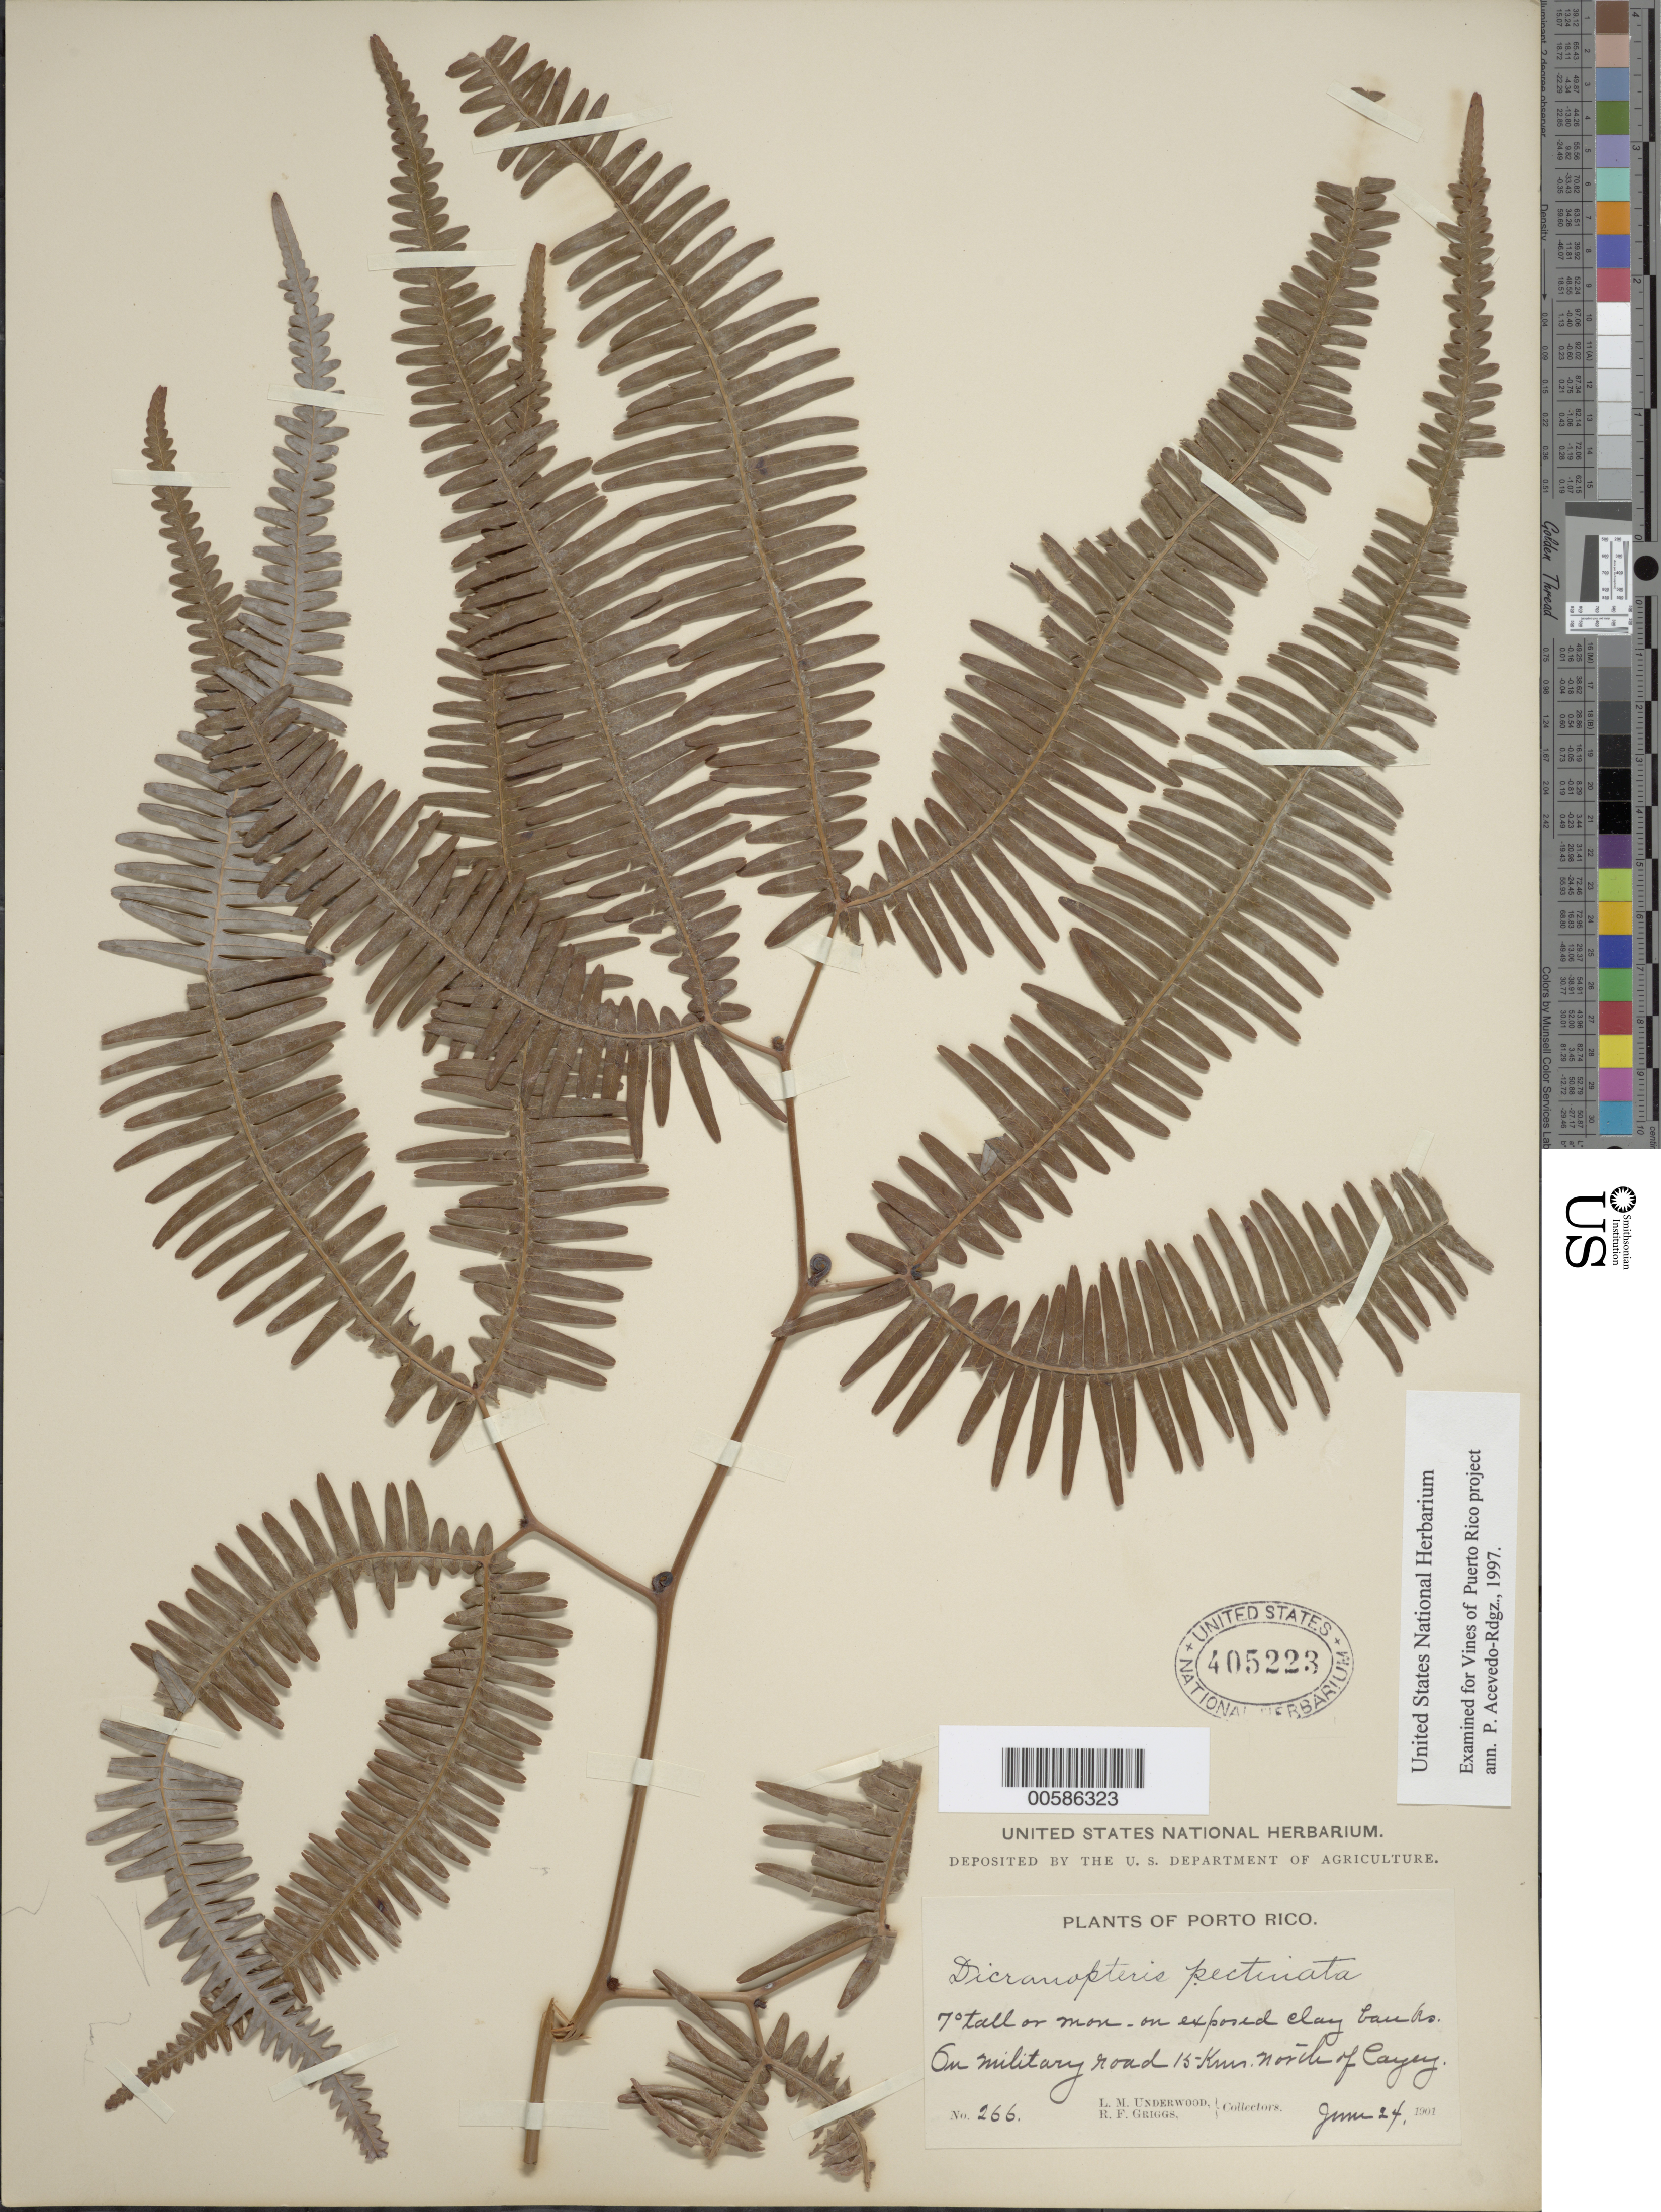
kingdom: Plantae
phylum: Tracheophyta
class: Polypodiopsida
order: Gleicheniales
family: Gleicheniaceae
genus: Gleichenella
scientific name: Gleichenella pectinata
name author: (Willd.) Ching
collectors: L. M. Underwood & R. F. Griggs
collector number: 266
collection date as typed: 24 Jun 1901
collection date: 1901-06-24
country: Puerto Rico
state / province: Cayey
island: Puerto Rico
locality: on Military Road, 15 km N of Cayey. On exposed clay banks.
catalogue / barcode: US 405223